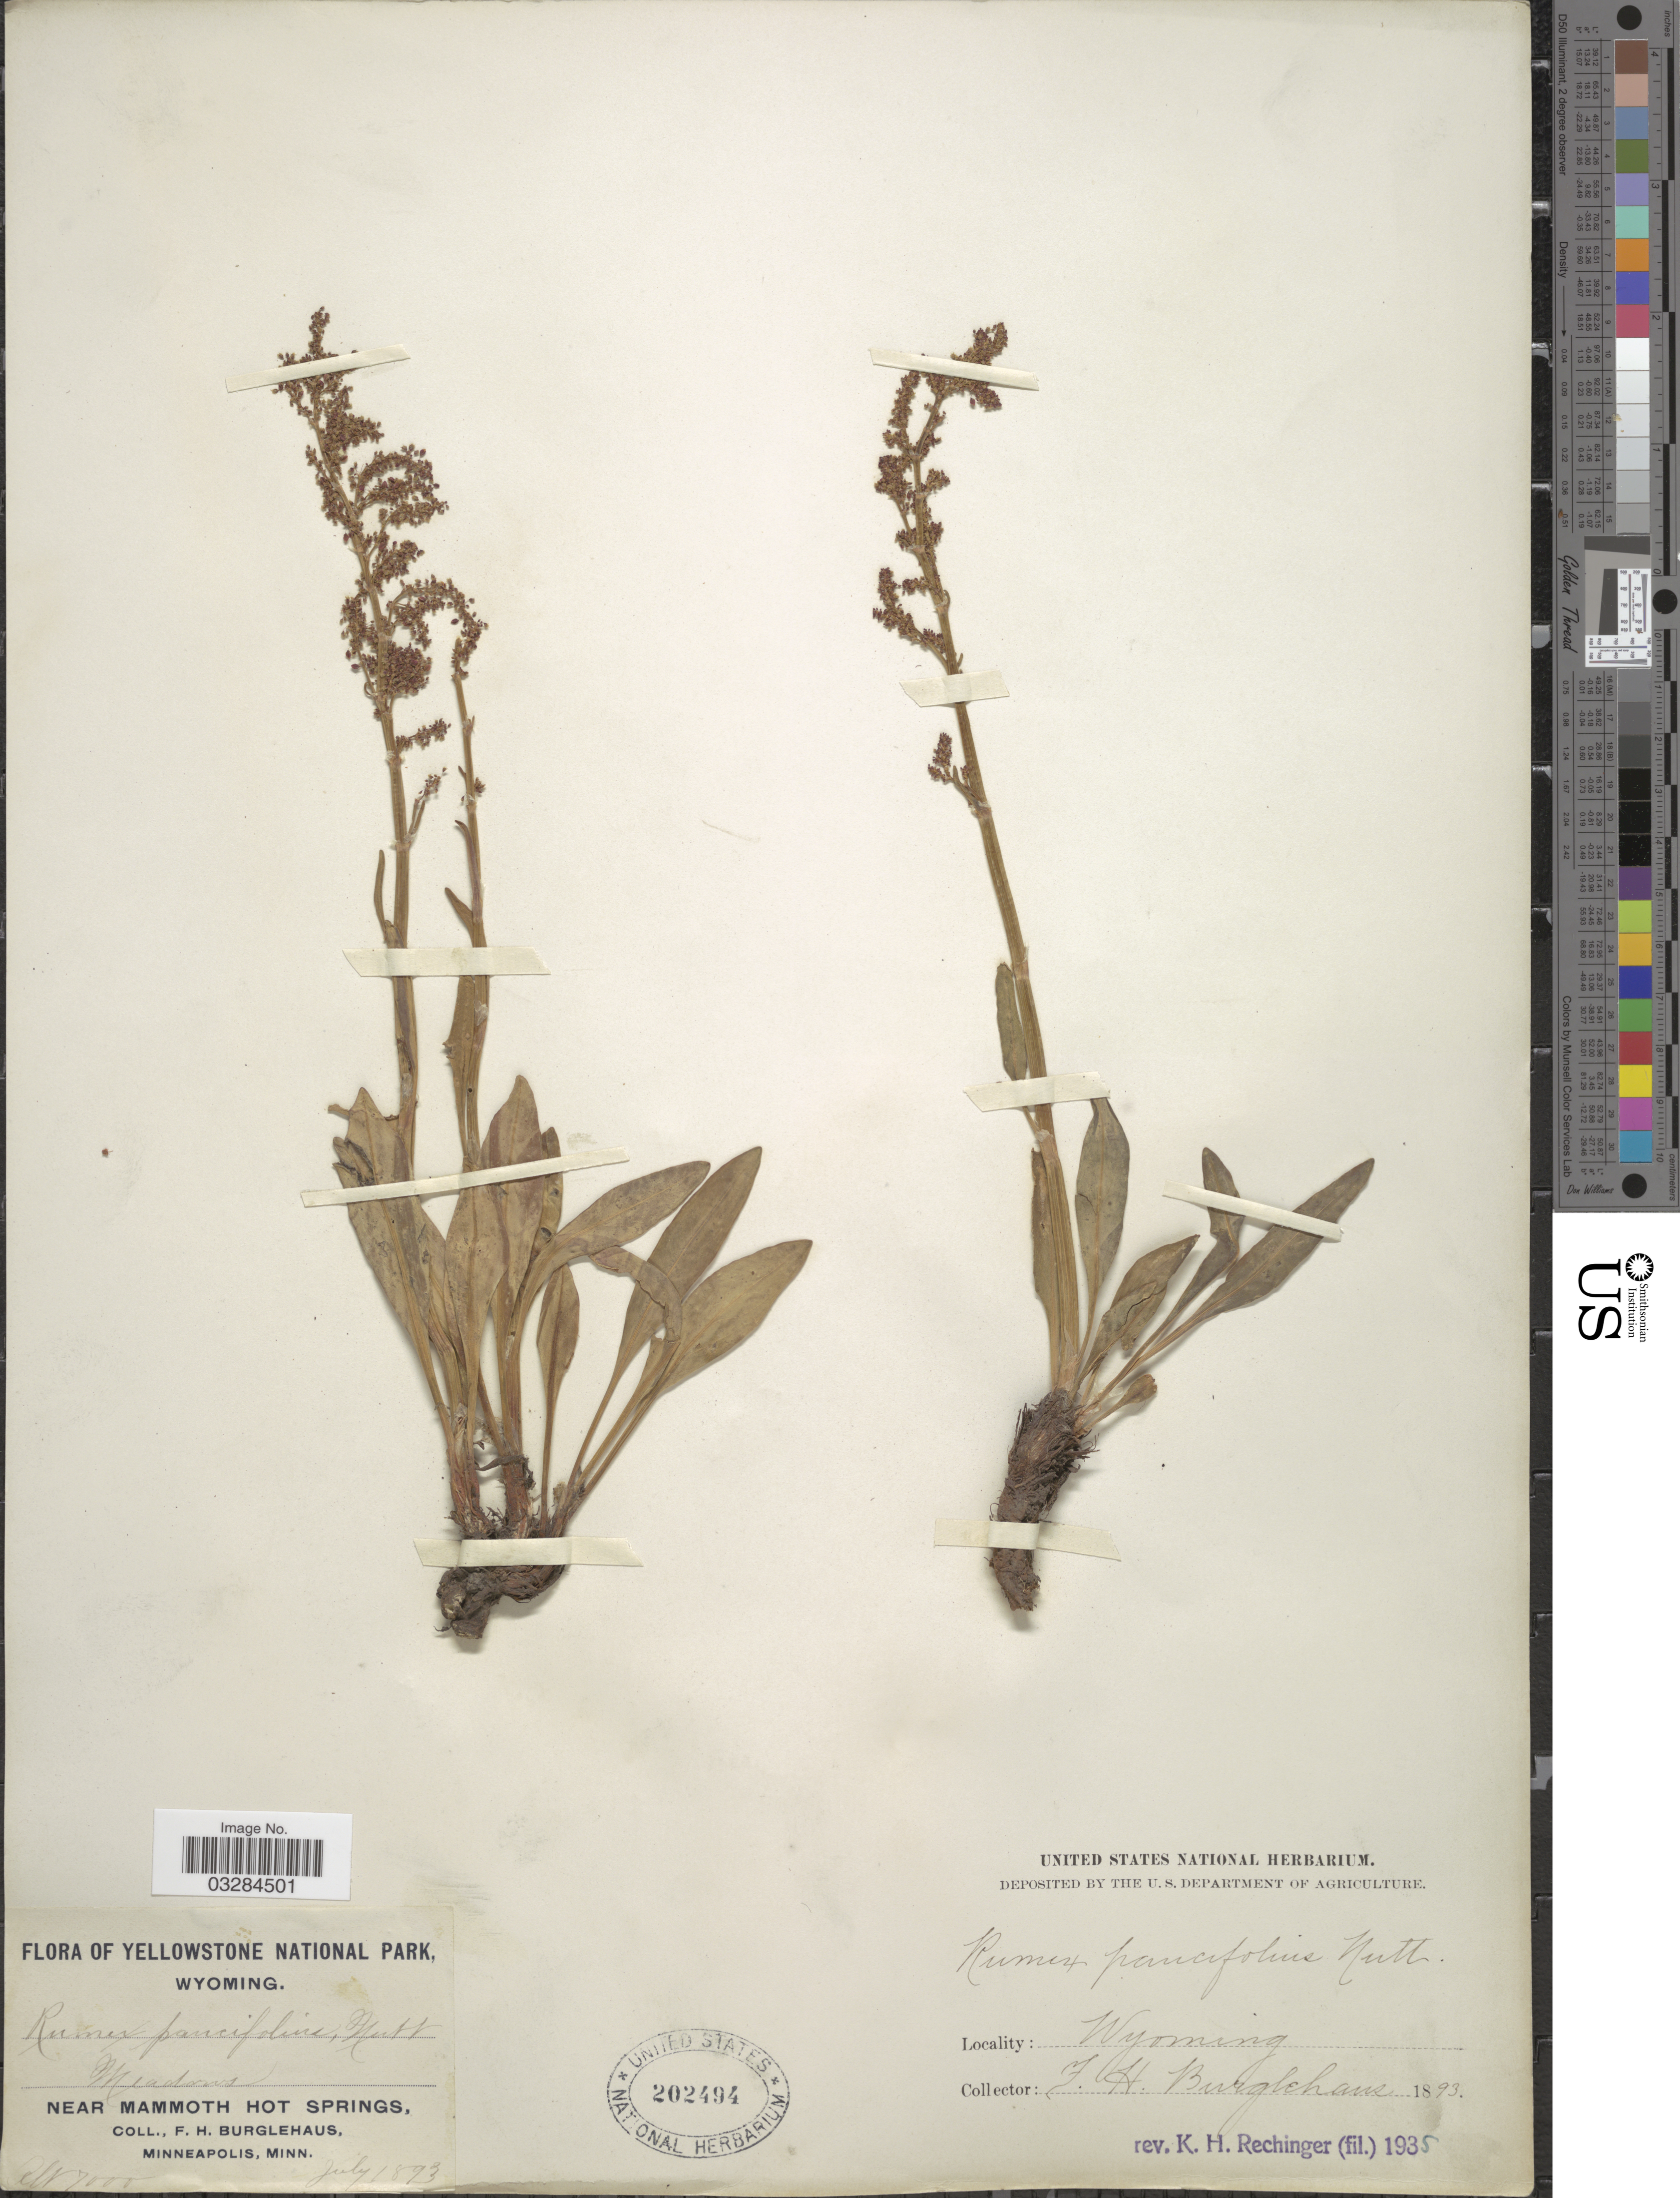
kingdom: Plantae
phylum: Tracheophyta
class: Magnoliopsida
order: Caryophyllales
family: Polygonaceae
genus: Rumex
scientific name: Rumex paucifolius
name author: Nutt.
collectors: F. Burglehaus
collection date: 1893-07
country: United States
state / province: Wyoming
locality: Yellowstone National Park, Near Mammoth Hot Springs.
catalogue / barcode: US 202494